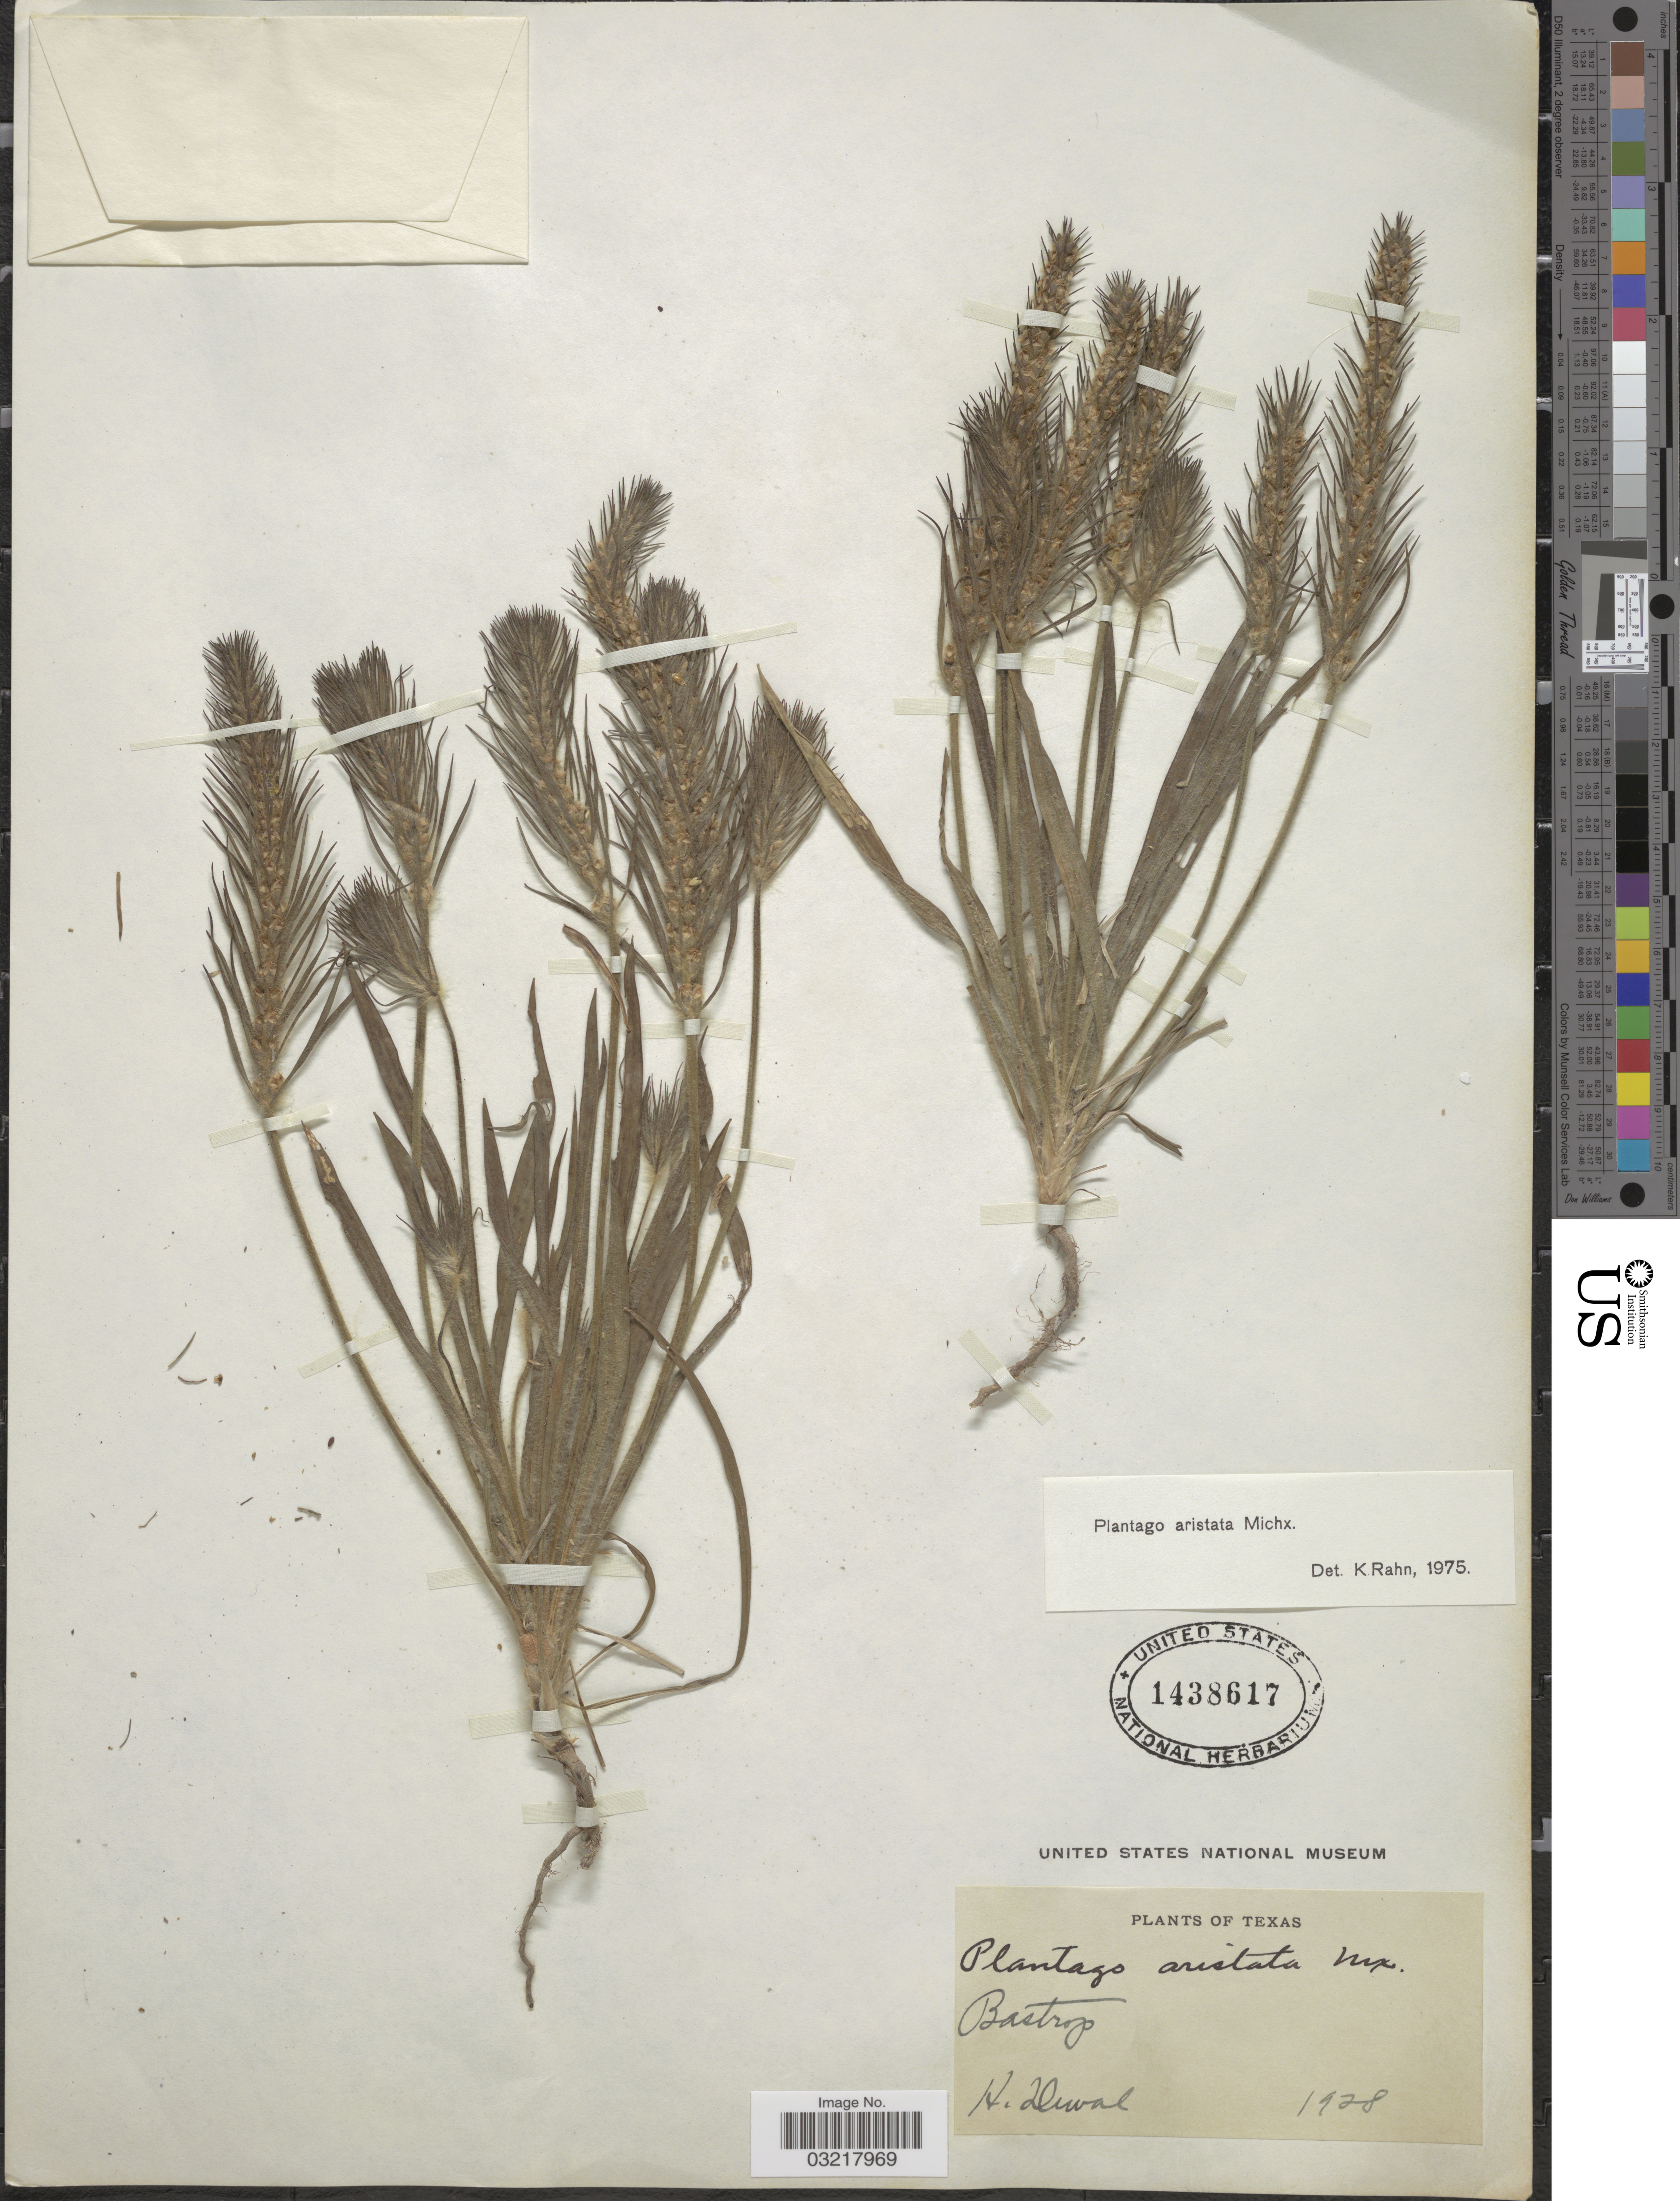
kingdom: Plantae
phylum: Tracheophyta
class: Magnoliopsida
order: Lamiales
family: Plantaginaceae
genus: Plantago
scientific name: Plantago aristata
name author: Michx.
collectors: H. Duval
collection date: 1928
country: United States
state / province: Texas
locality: Bastrop.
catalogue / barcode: US 1438617